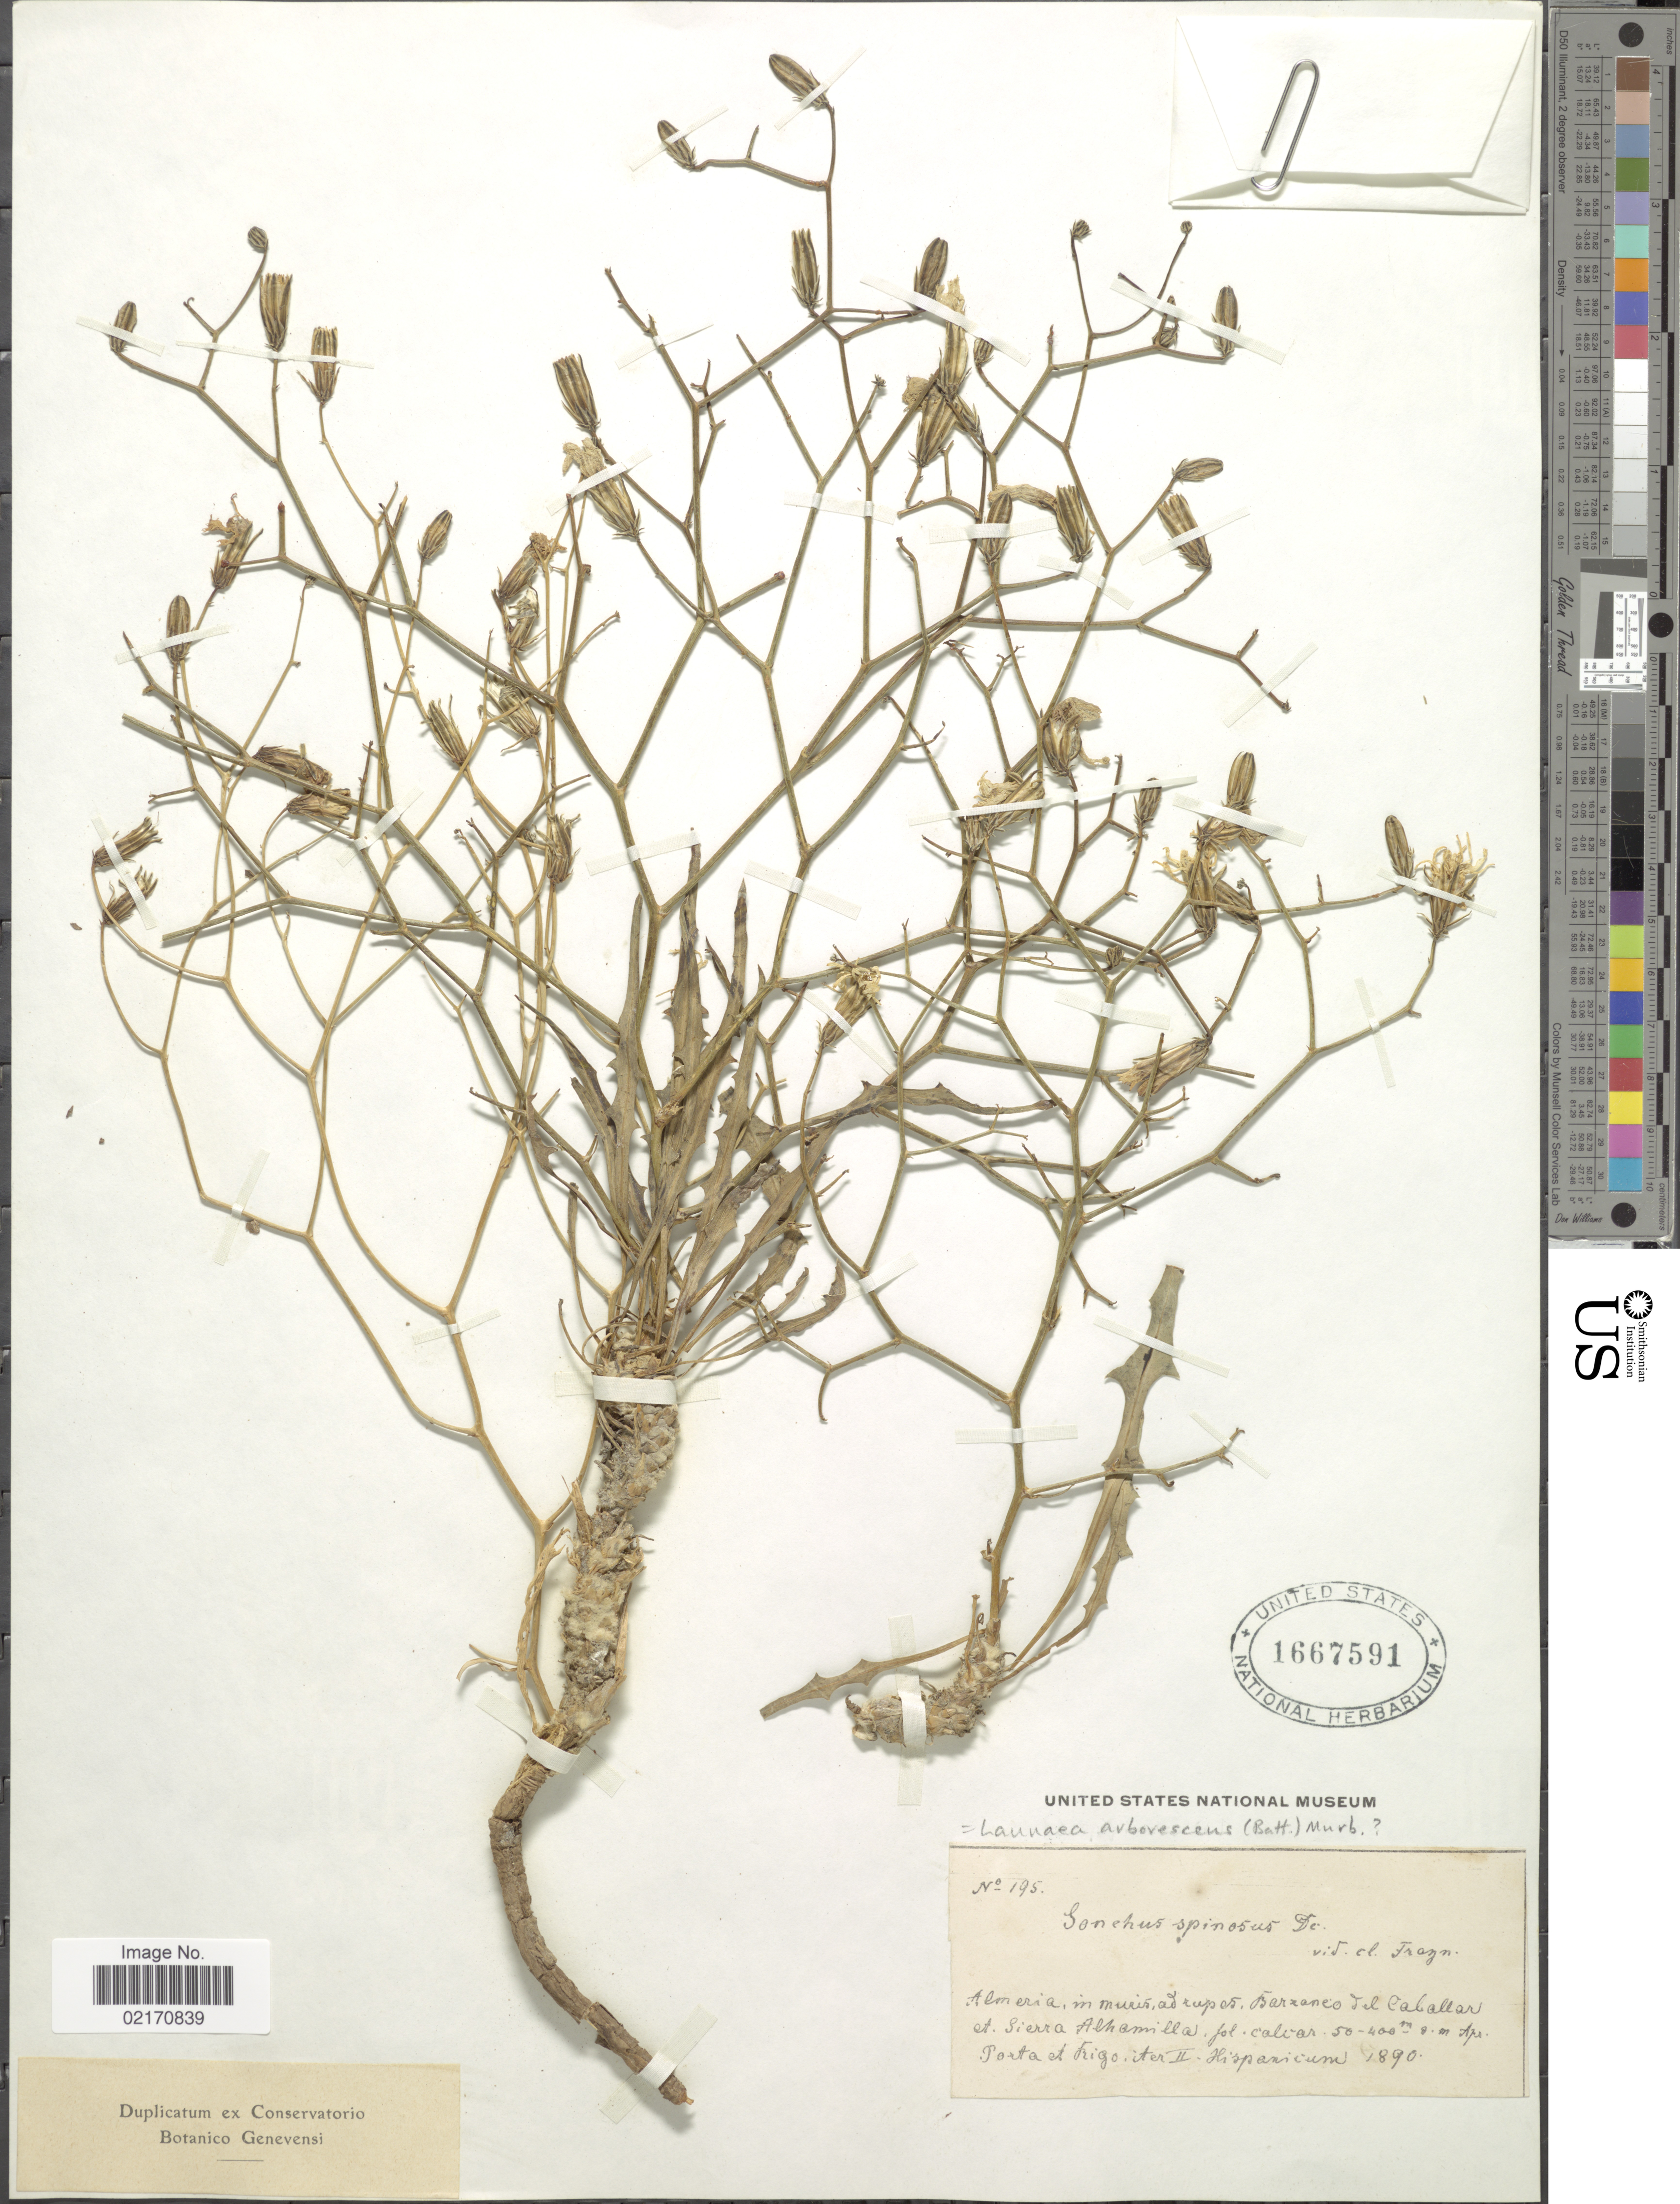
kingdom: Plantae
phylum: Tracheophyta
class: Magnoliopsida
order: Asterales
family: Asteraceae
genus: Launaea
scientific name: Launaea arborescens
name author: (Batt.) Murb.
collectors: -- Porta & -. Frigo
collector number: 195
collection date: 1890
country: Spain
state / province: Andalucia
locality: Almeria, Barranco del Cabbalar et Sierra Alhamilla, Hispanicum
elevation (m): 50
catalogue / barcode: US 1667591